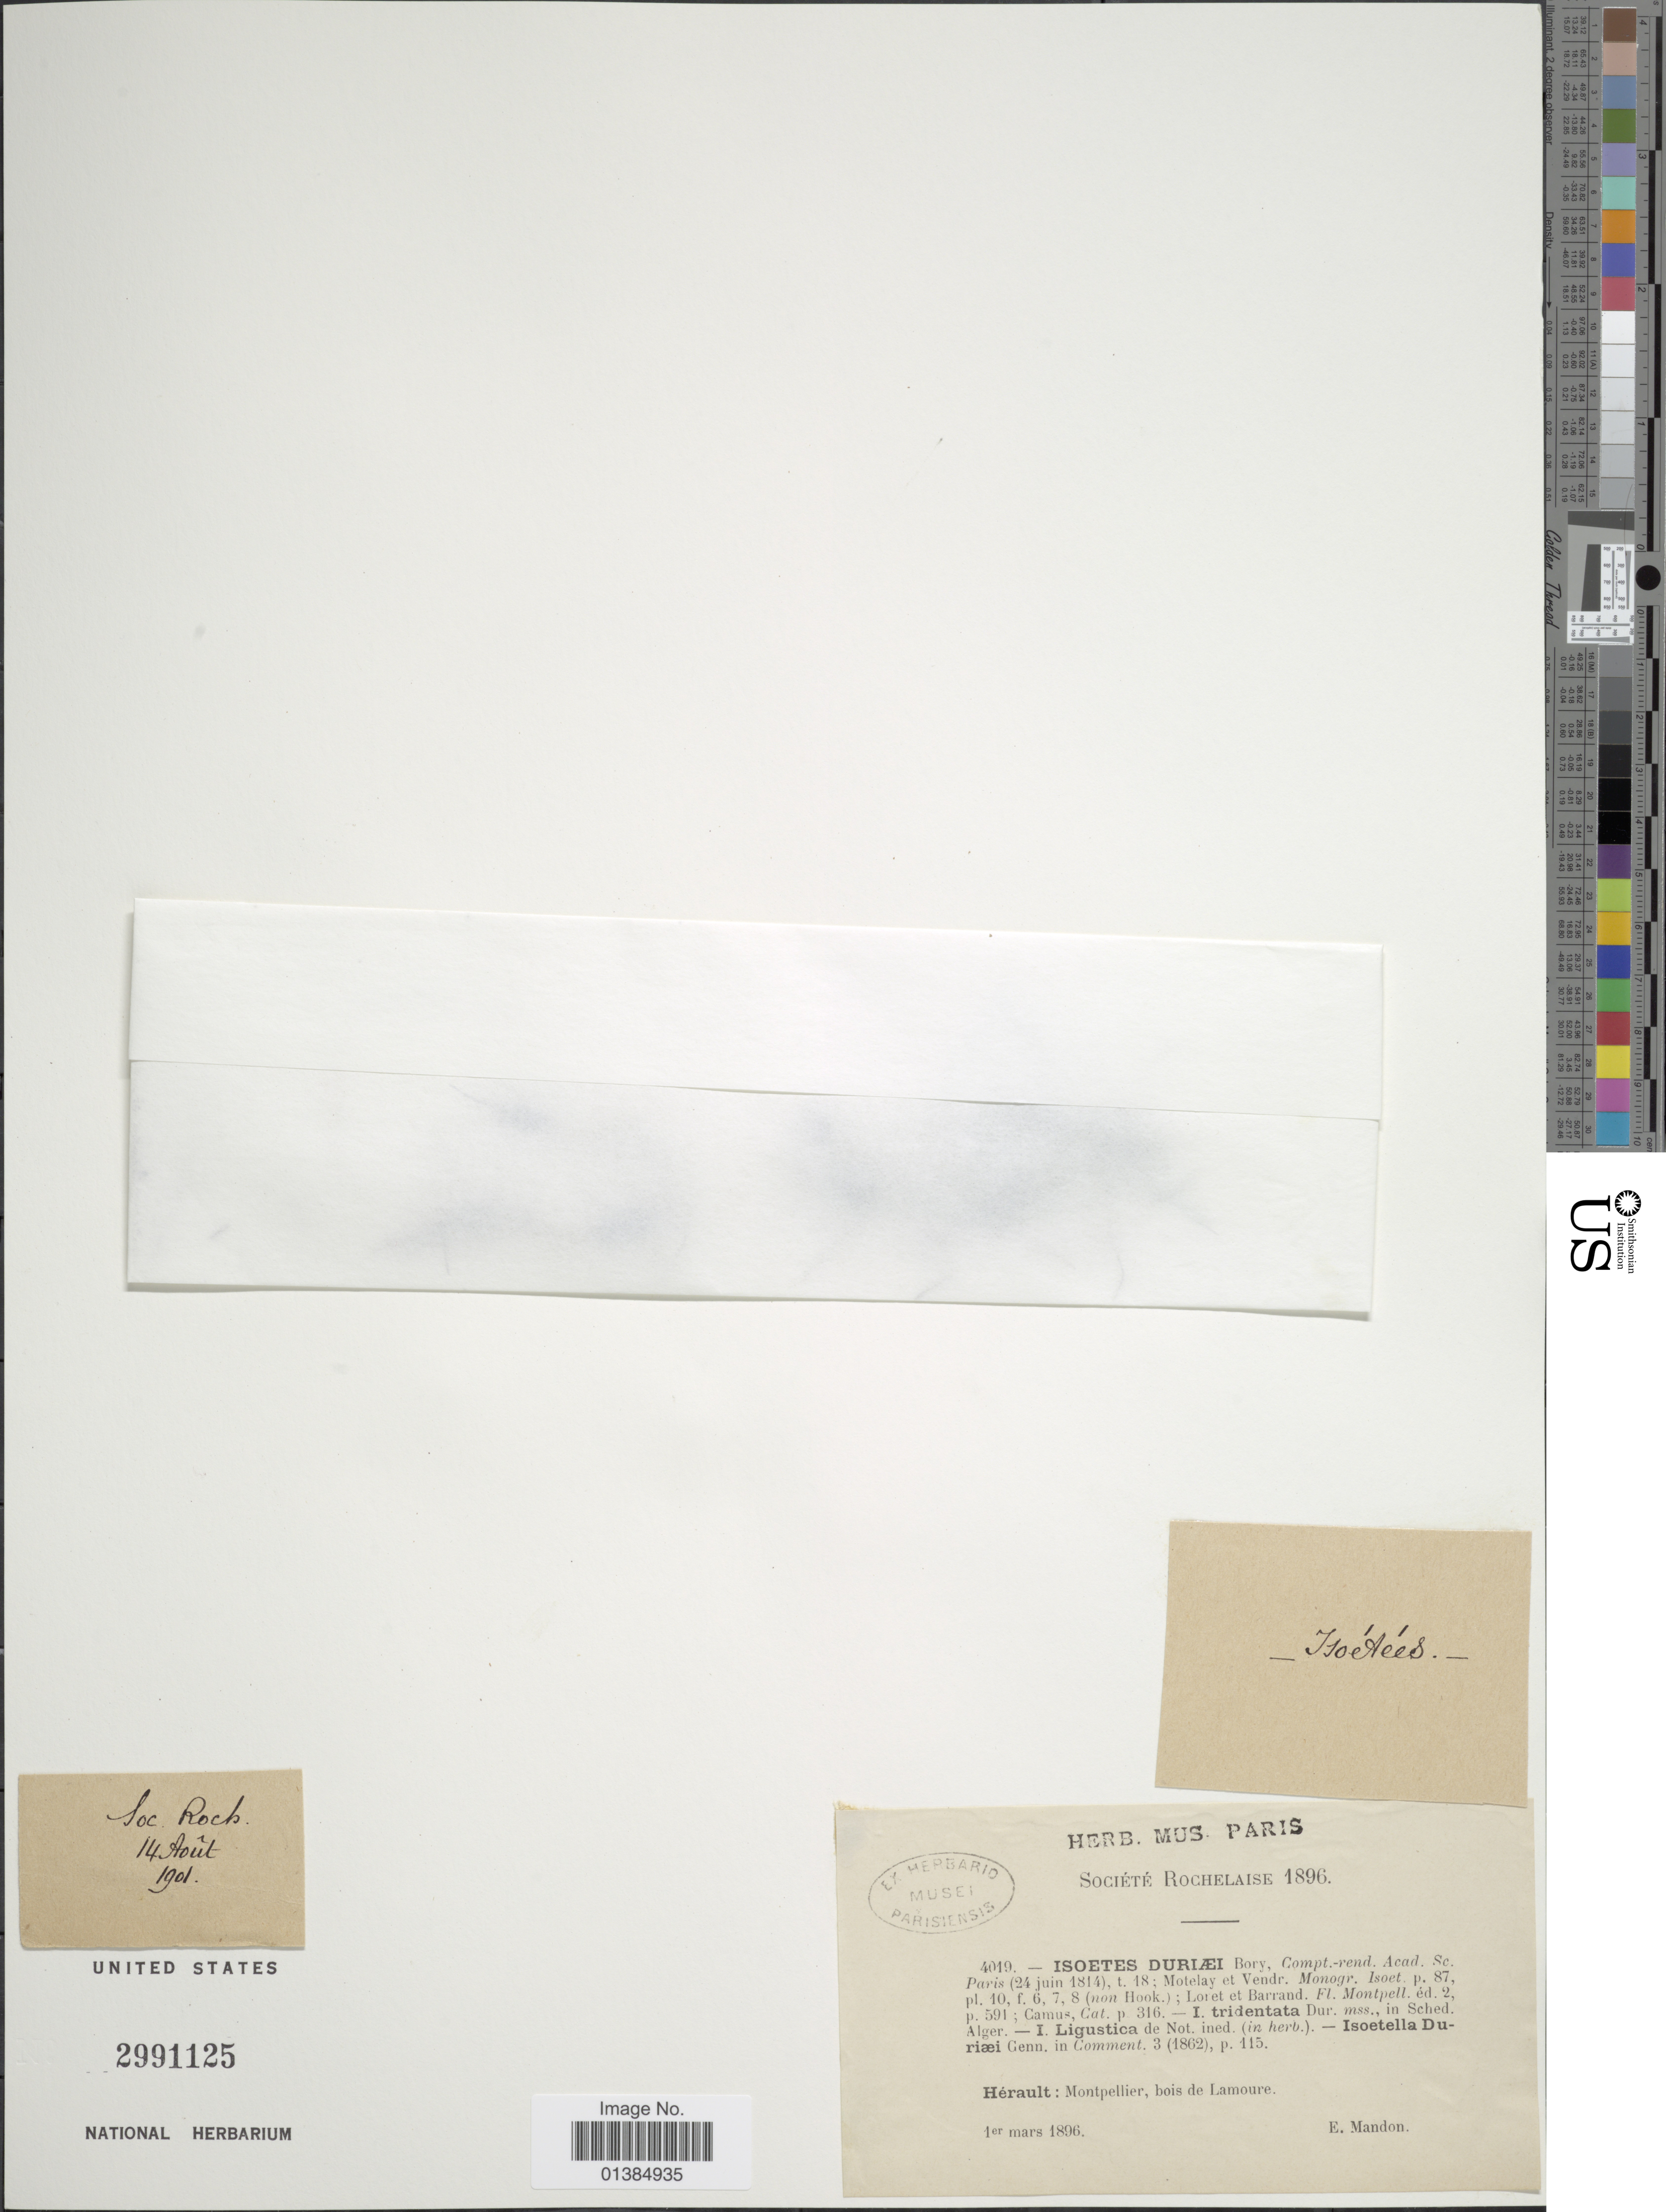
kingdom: Plantae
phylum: Tracheophyta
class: Lycopodiopsida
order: Isoetales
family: Isoetaceae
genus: Isoetes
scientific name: Isoetes duriaei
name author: Bory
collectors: E. Mandon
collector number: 4019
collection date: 1896-03-01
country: France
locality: Hérault: Montpellier, bois de Lamoure.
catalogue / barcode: US 2991125